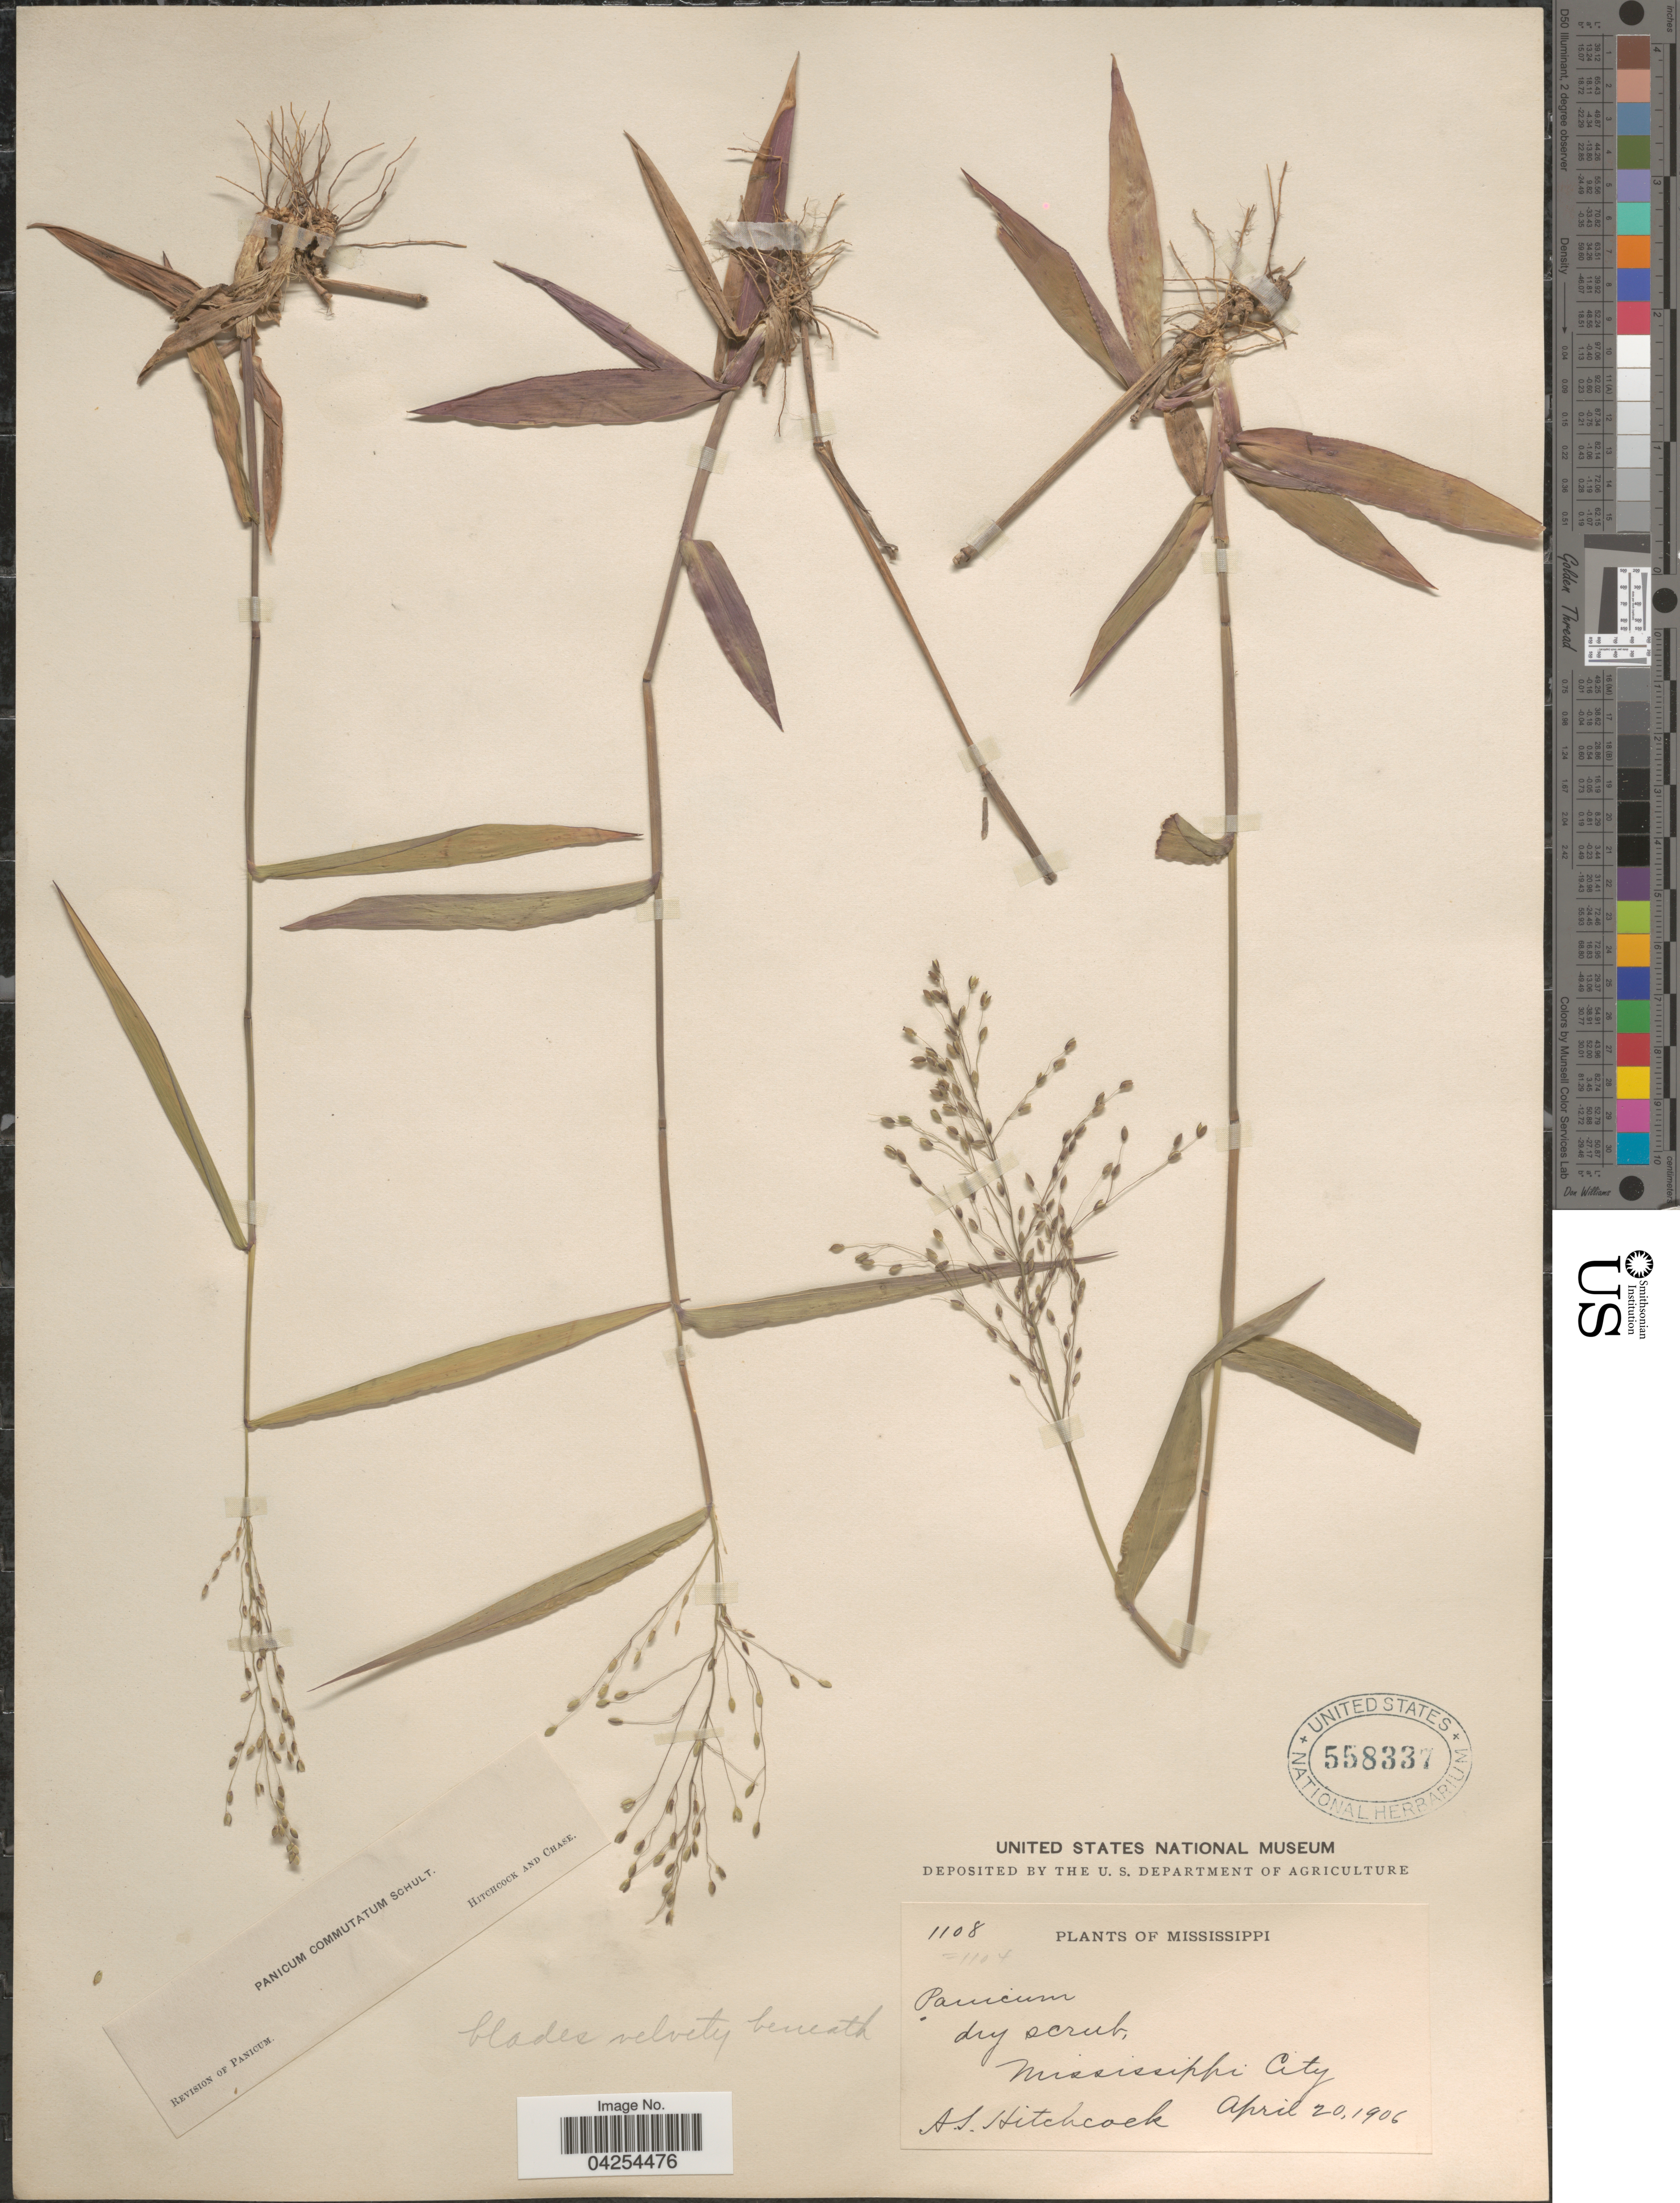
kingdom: Plantae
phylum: Tracheophyta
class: Liliopsida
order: Poales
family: Poaceae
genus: Dichanthelium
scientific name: Dichanthelium commutatum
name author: (Schult.) Gould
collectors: A. S. Hitchcock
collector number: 1108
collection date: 1906-04-20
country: United States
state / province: Mississippi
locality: Mississippi City.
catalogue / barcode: US 558337